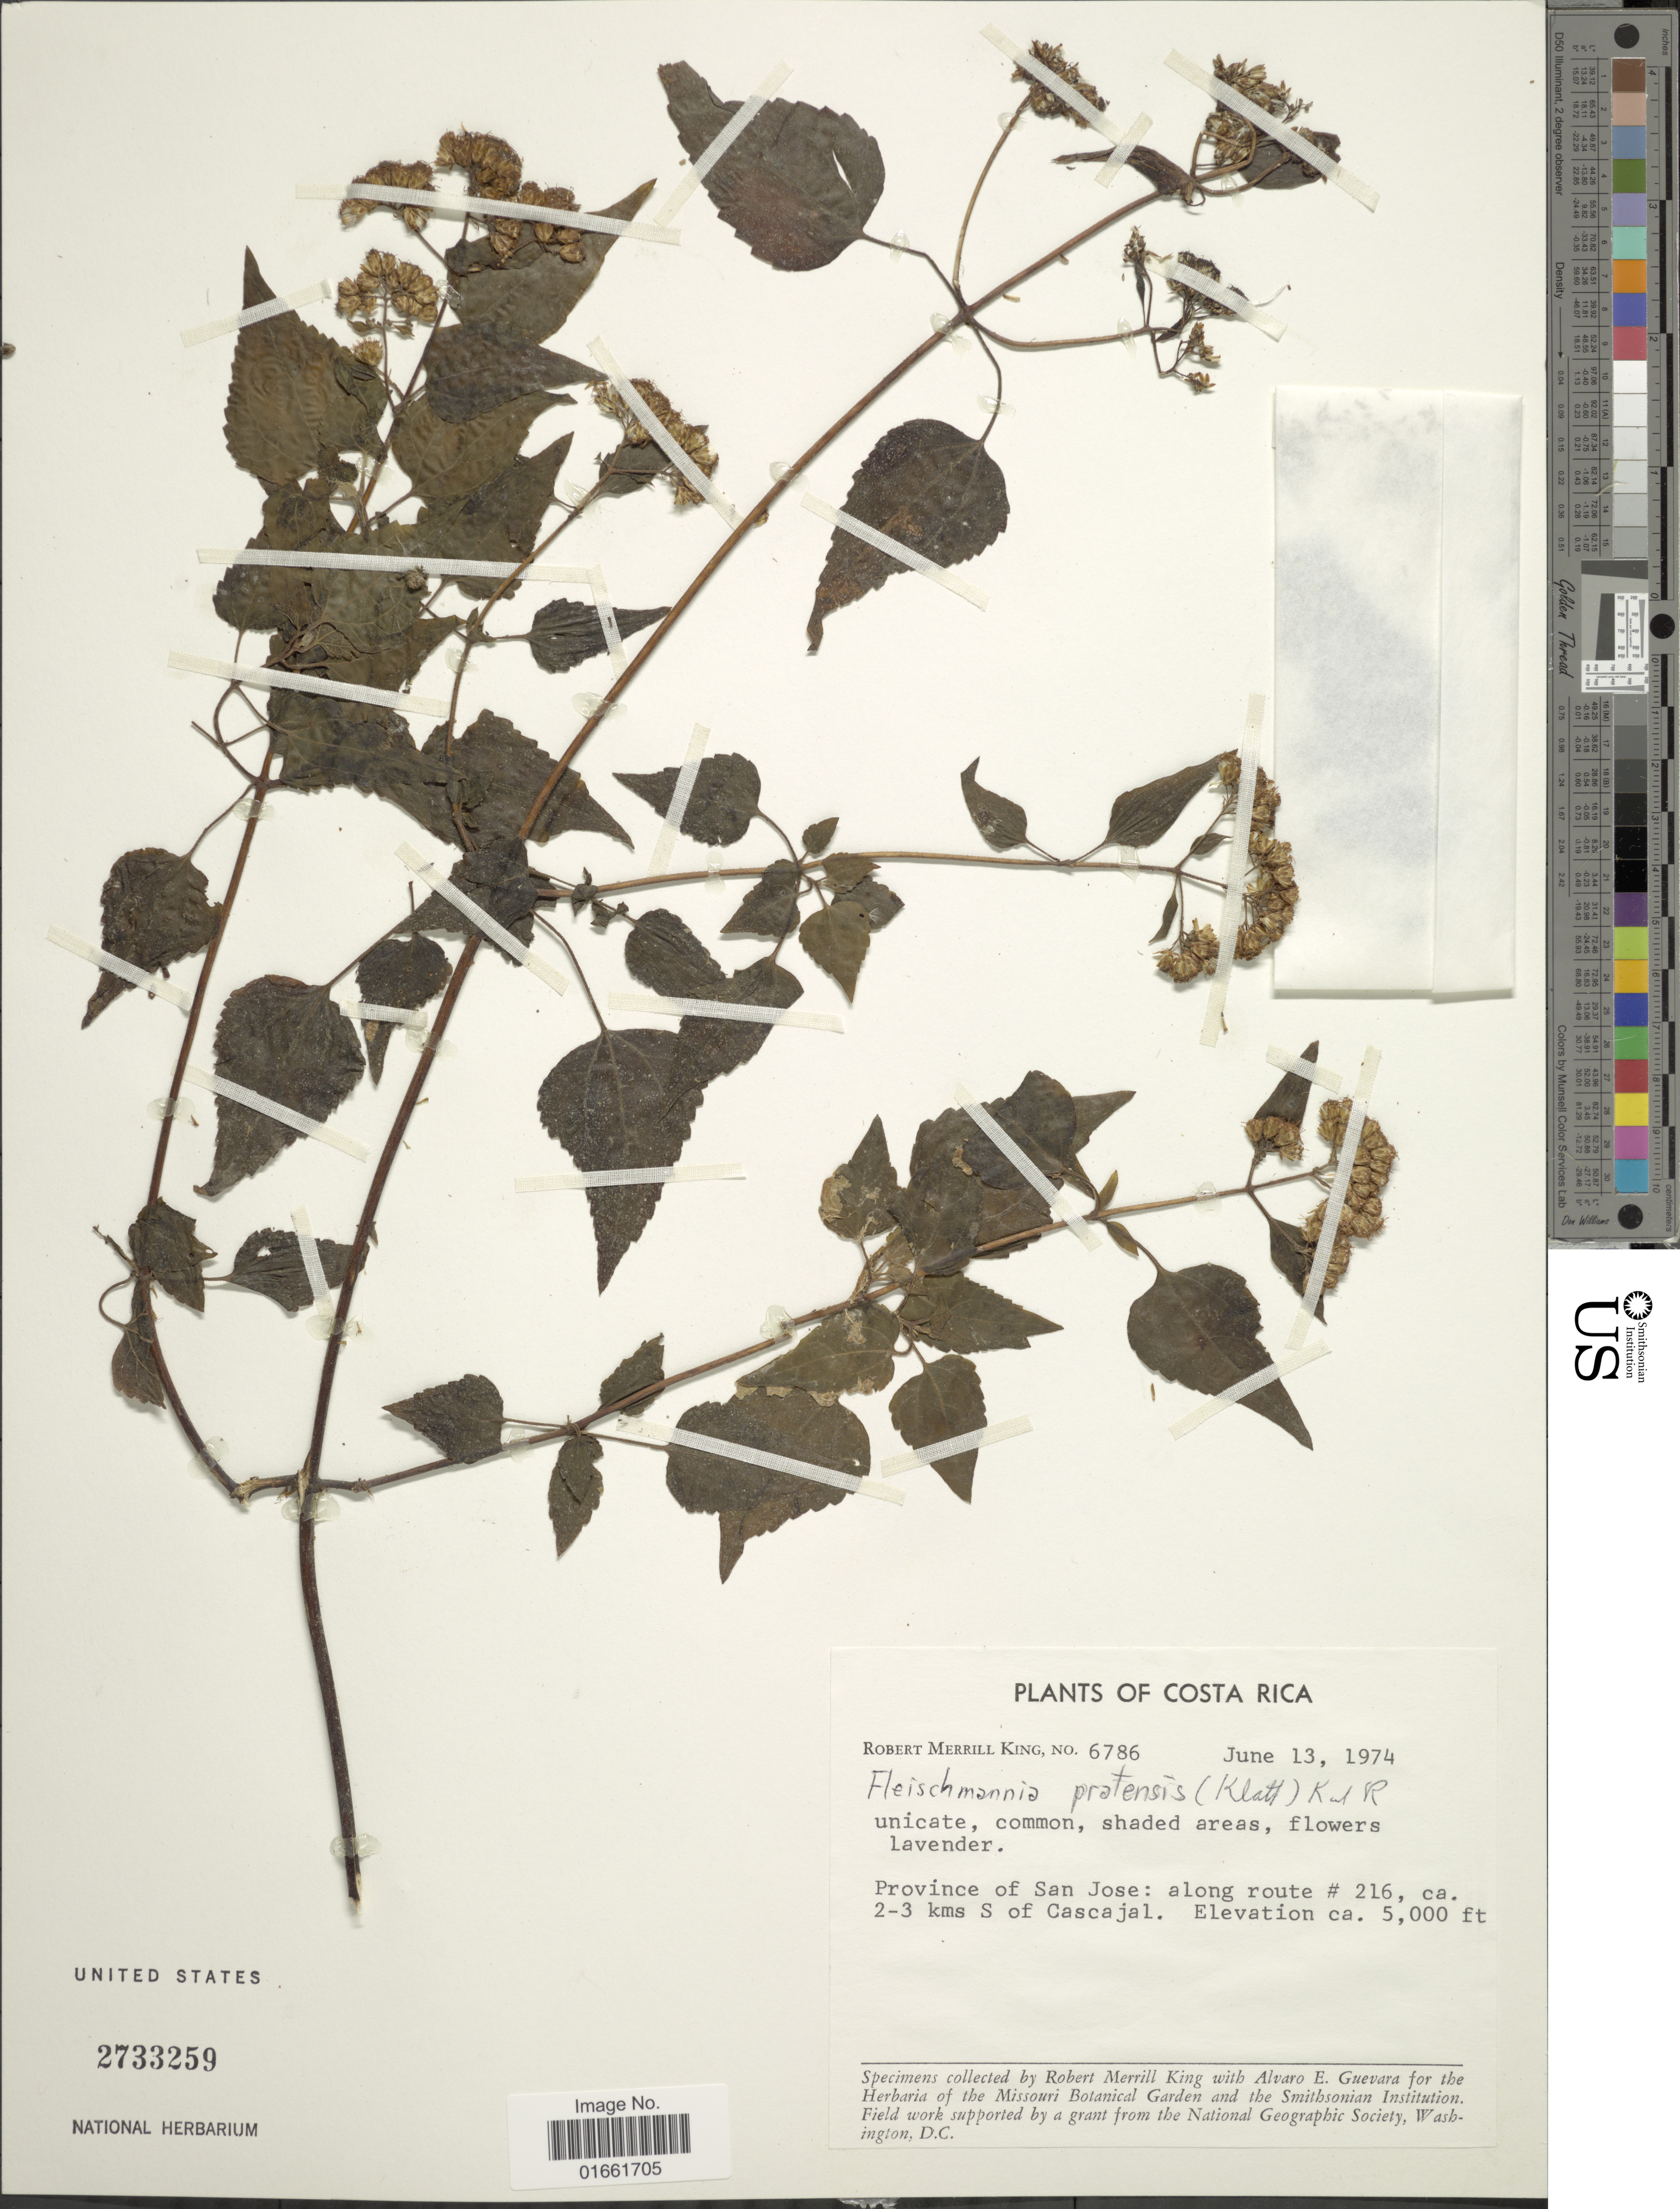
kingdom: Plantae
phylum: Tracheophyta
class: Magnoliopsida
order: Asterales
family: Asteraceae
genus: Fleischmannia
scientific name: Fleischmannia pratensis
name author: (Klatt) R.M. King & H. Rob.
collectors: R. M. King & A. E. Guevara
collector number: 6786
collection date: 1974-06-13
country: Costa Rica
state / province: San José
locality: Province of San Jose, along route #215, ca 2 - 3 km S of Cascajal.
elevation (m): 1524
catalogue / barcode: US 2733259